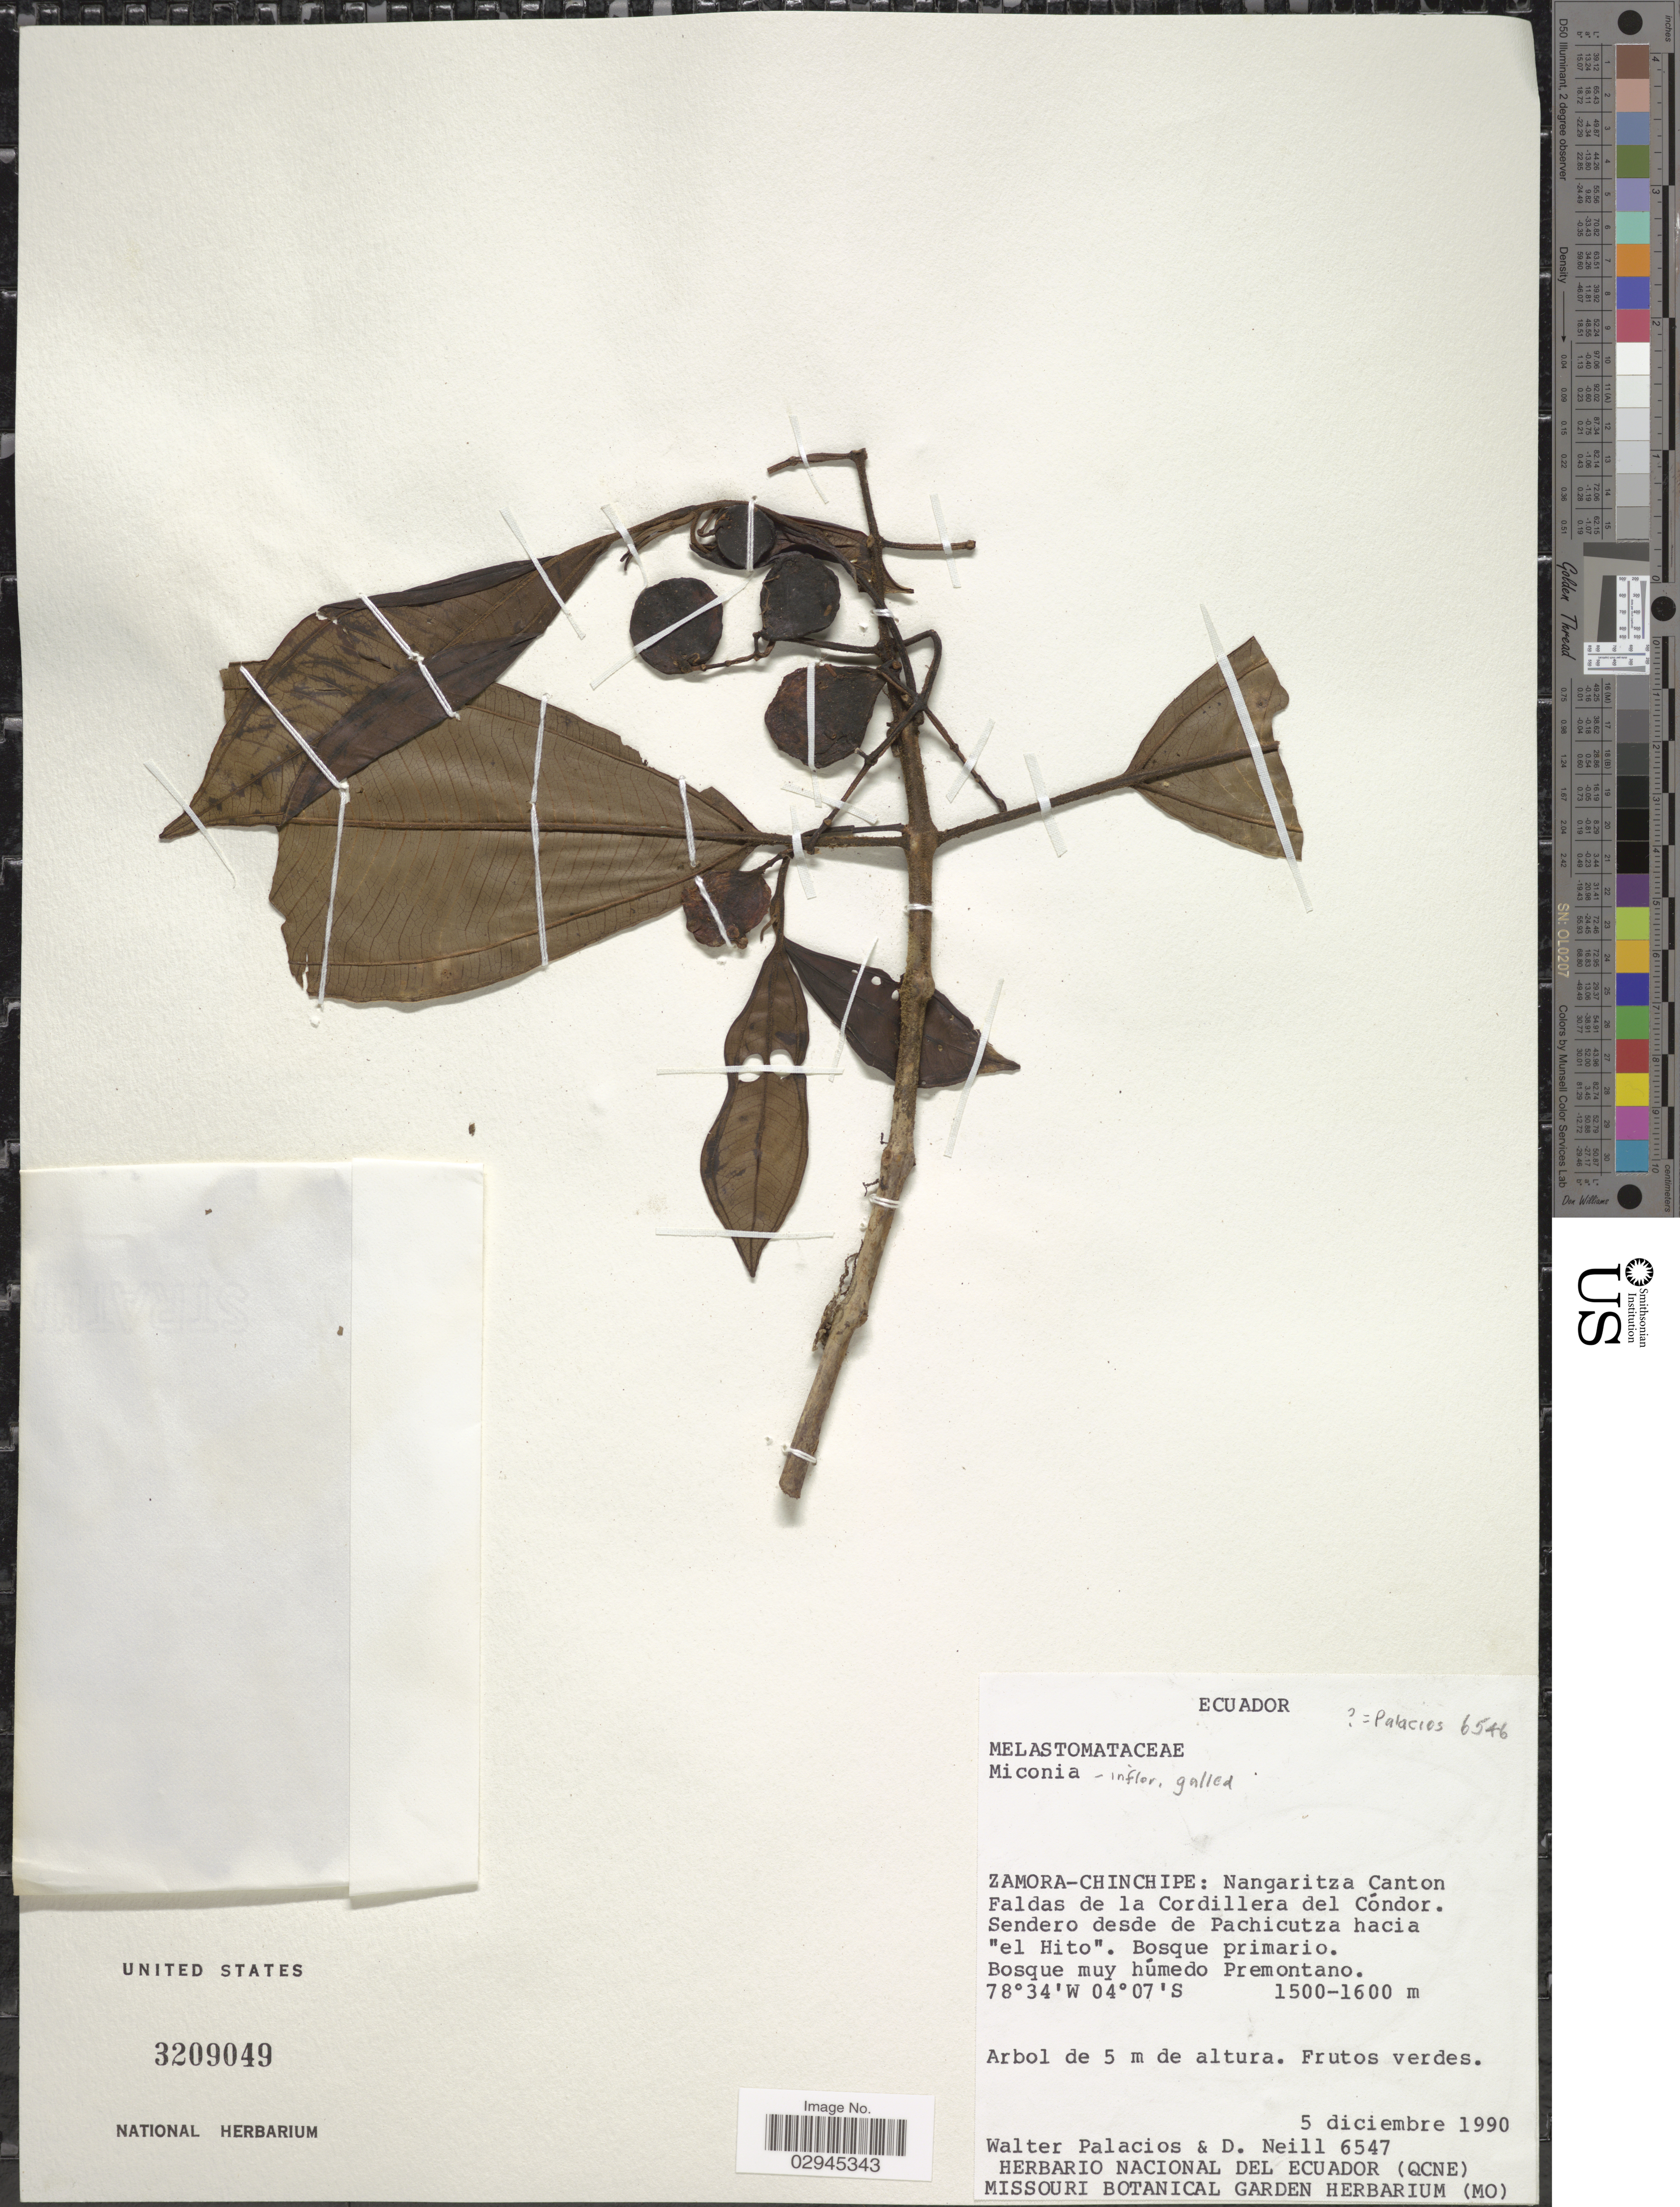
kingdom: Plantae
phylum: Tracheophyta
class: Magnoliopsida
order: Myrtales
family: Melastomataceae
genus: Miconia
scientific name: Miconia sp.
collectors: W. Palacios & D. Neill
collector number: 6547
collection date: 1990-12-05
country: Ecuador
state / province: Zamora-Chinchipe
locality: Nangaritza Canton. Faldas de la Cordillera del Cóndor. Sendero desde de Pachicutza hacia "el Hito". Bosque muy húmedo Premontano.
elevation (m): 1500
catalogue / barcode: US 3209049